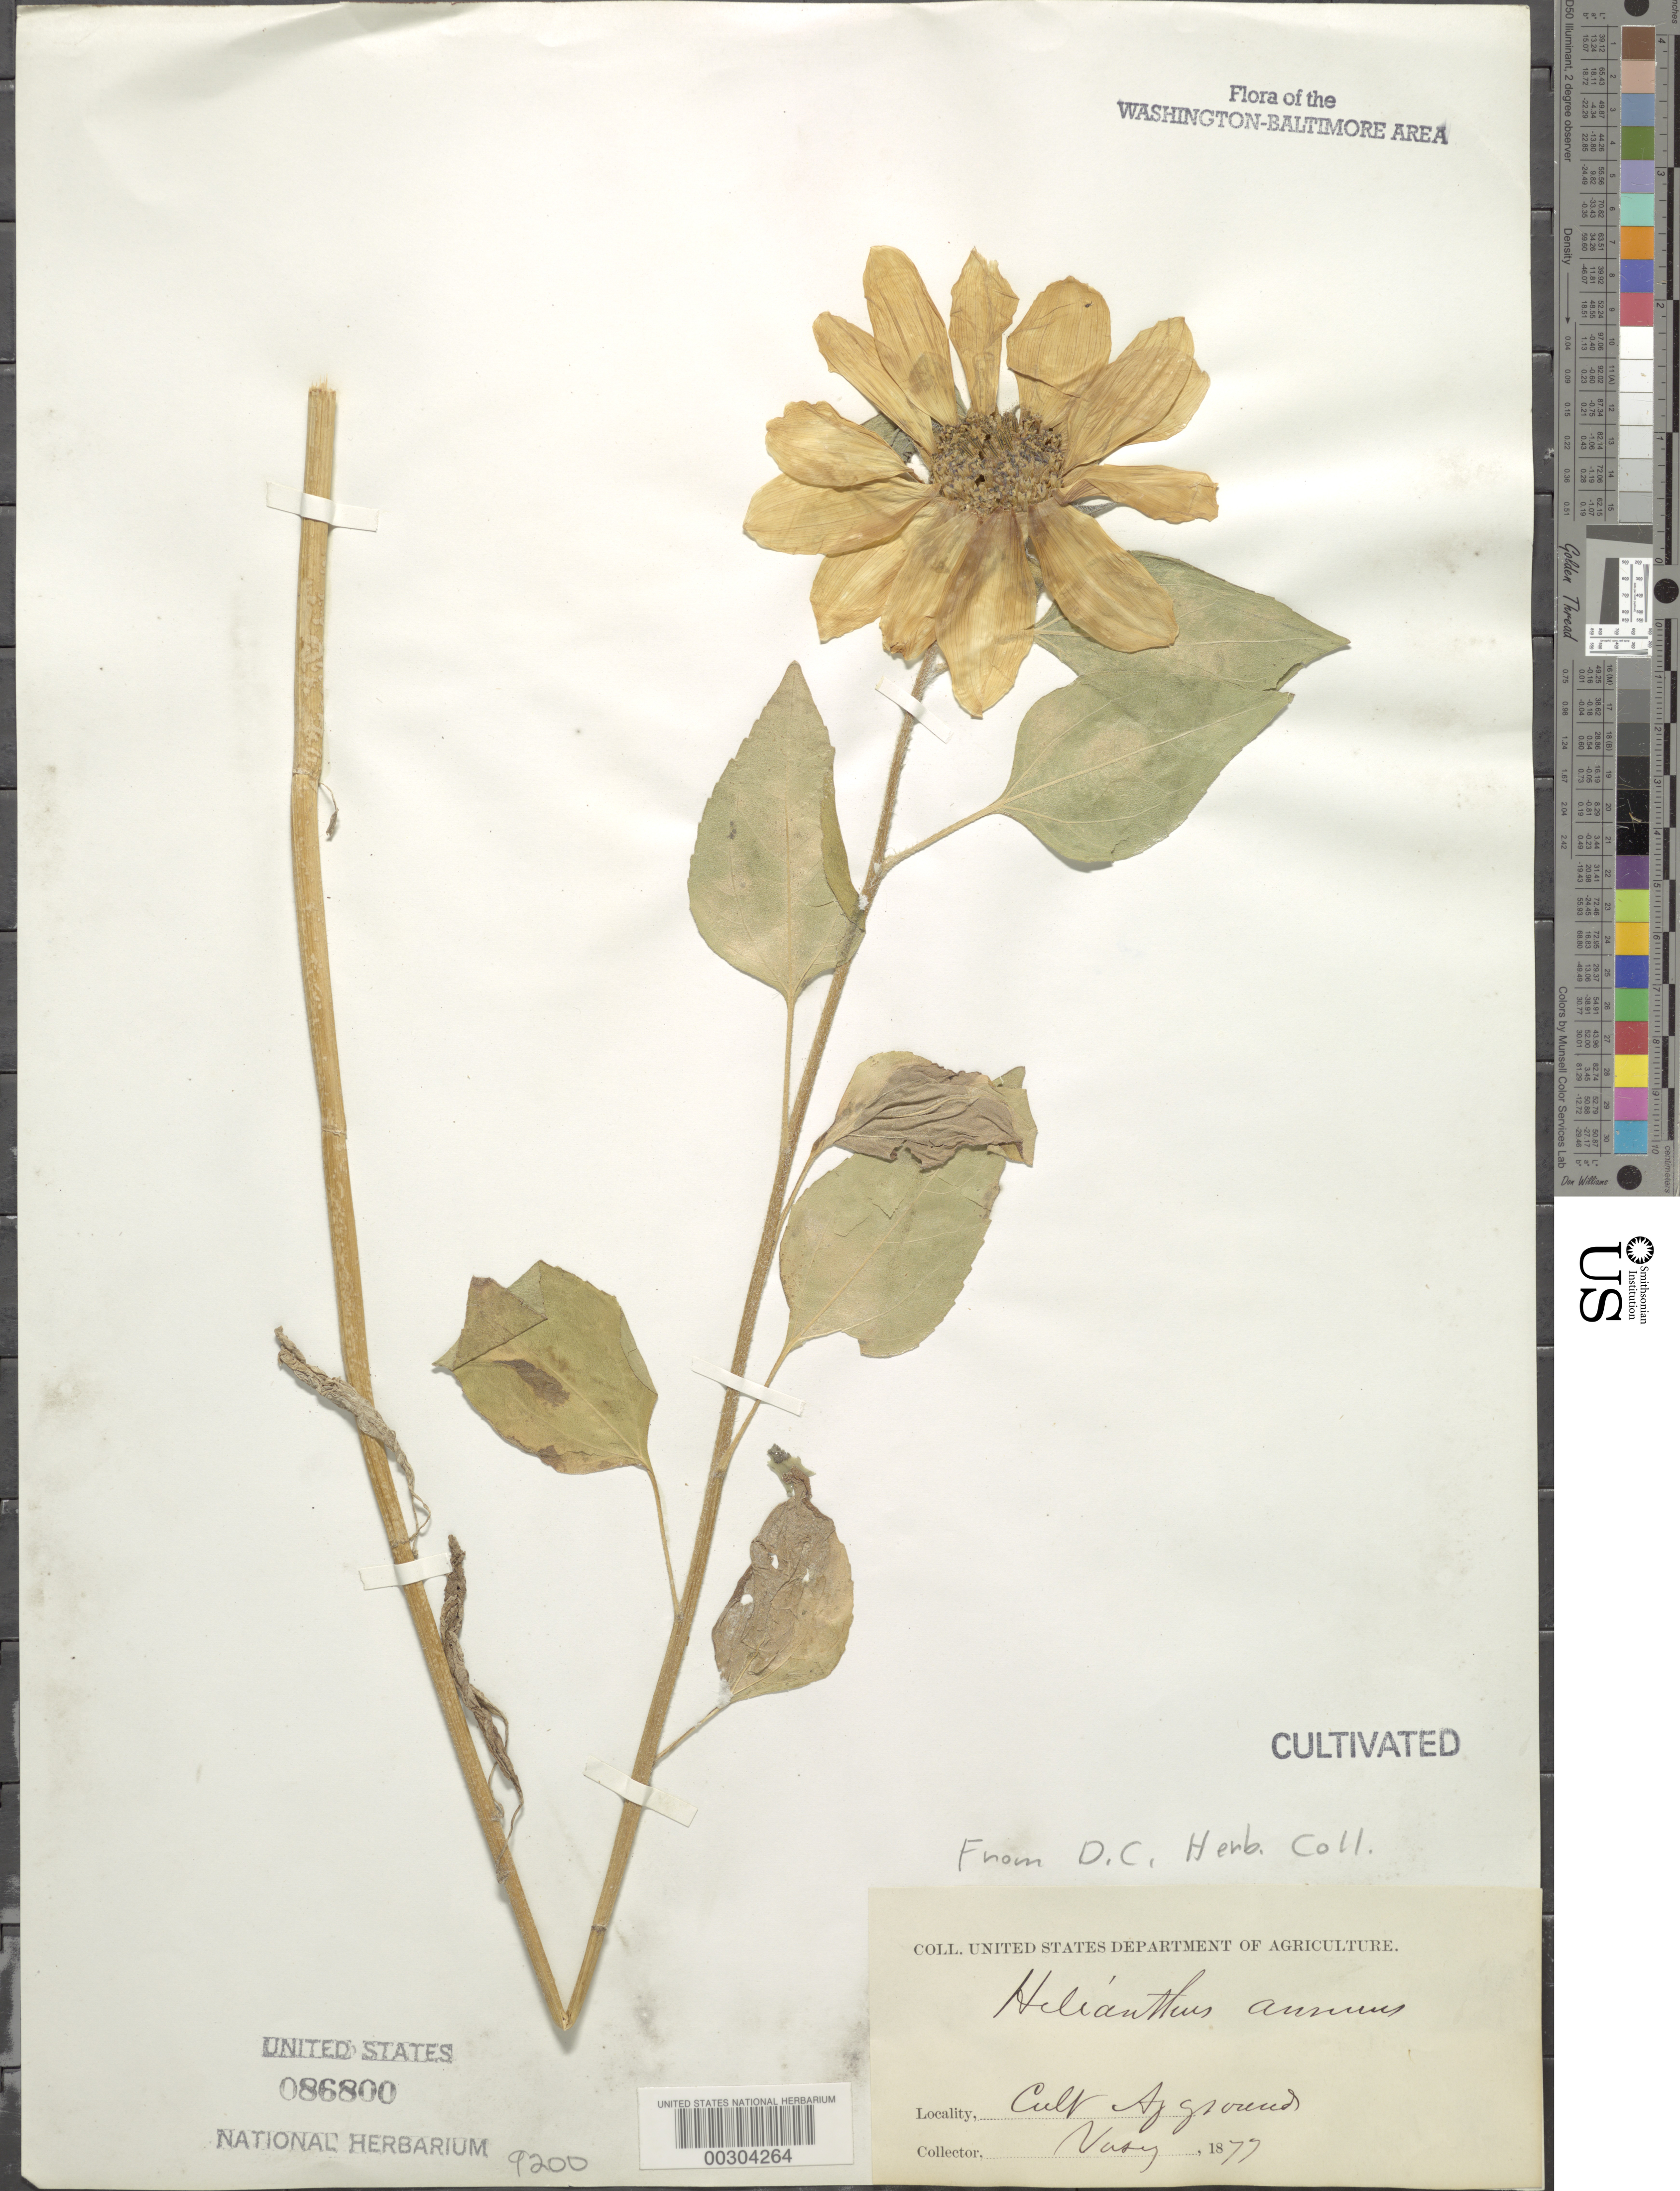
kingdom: Plantae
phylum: Tracheophyta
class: Magnoliopsida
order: Asterales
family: Asteraceae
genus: Helianthus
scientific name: Helianthus annuus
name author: L.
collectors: G. R. Vasey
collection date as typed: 1877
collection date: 1877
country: United States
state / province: District of Columbia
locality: Department of Agriculture grounds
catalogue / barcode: US 86800